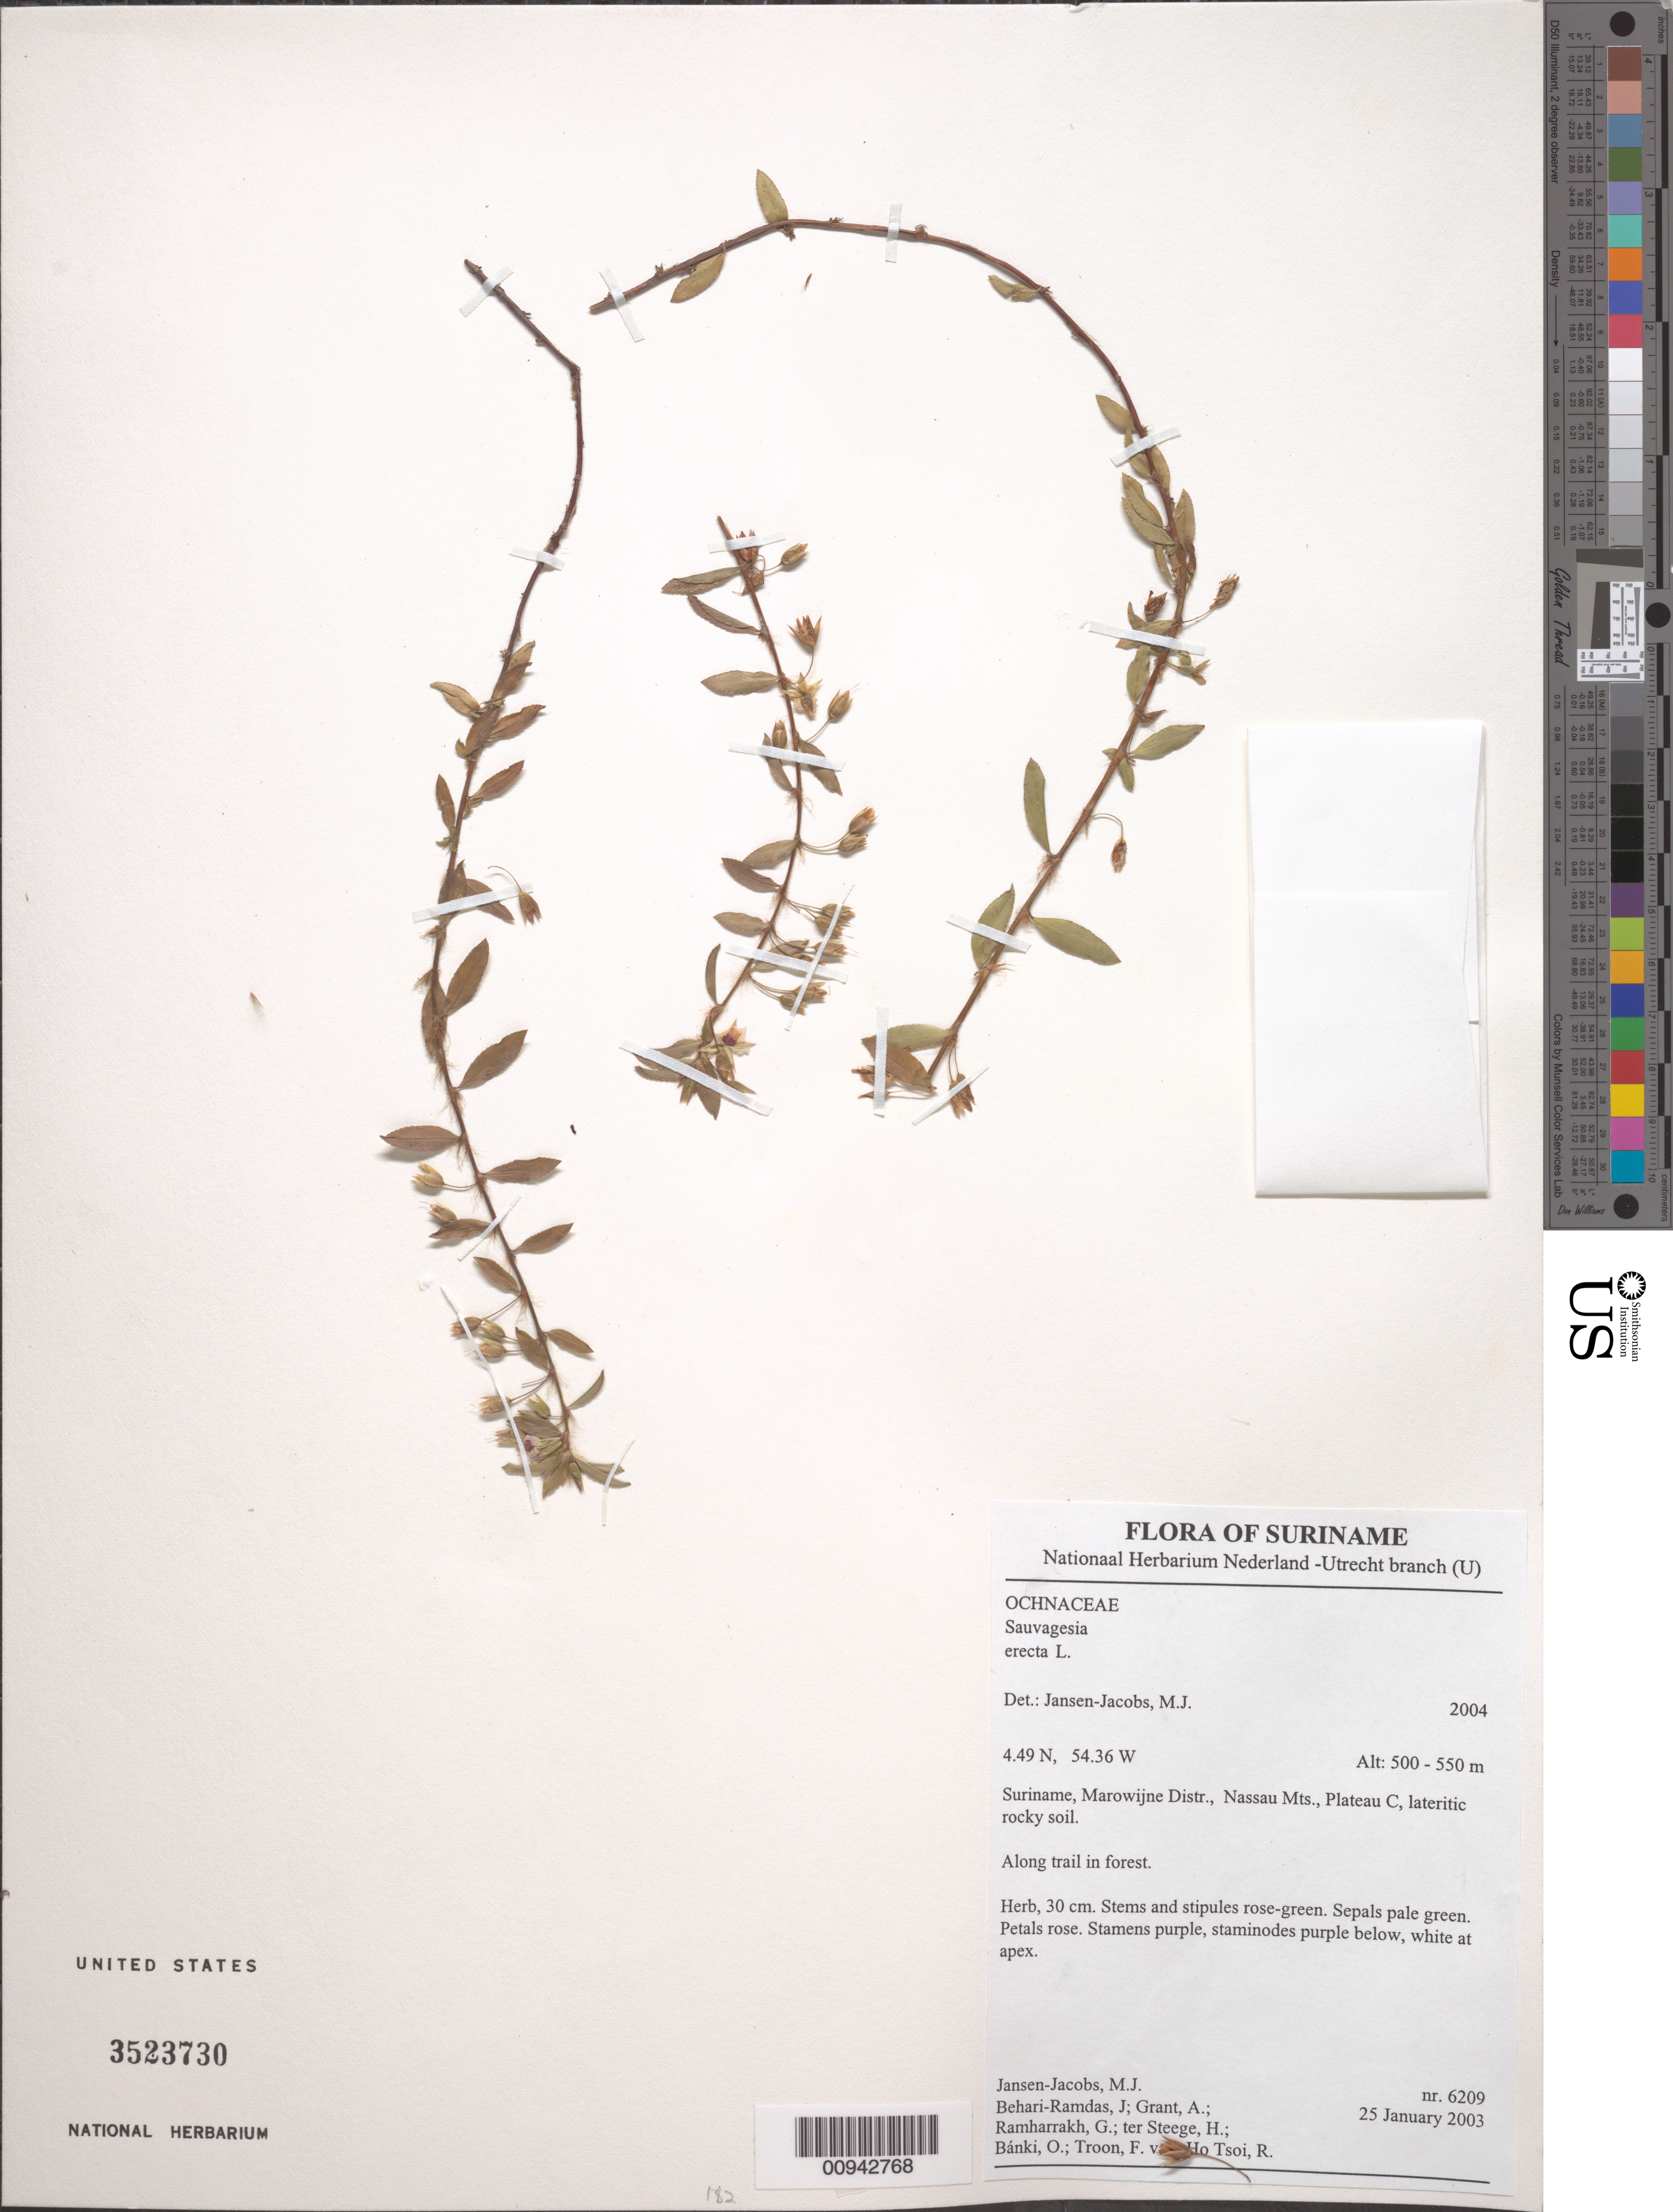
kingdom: Plantae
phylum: Tracheophyta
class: Magnoliopsida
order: Malpighiales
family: Ochnaceae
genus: Sauvagesia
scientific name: Sauvagesia erecta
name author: L.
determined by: Jansen-Jacobs, M. J., (U), Nationaal Herbarium Nederland, Utrecht University branch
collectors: M. J. Jansen-Jacobs, J. Behari-Ramdas, A. Grant, G. Ramharrakh, H. ter Steege, O. Bánki, F. Van Troon & R. Ho Tsoi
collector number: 6209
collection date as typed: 25-Jan-03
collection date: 2003-01-25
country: Suriname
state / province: Marowijne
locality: Nassau Mts., Plateau C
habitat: Lateritic rocky soil; along trail in forest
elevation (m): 500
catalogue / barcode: US 3523730